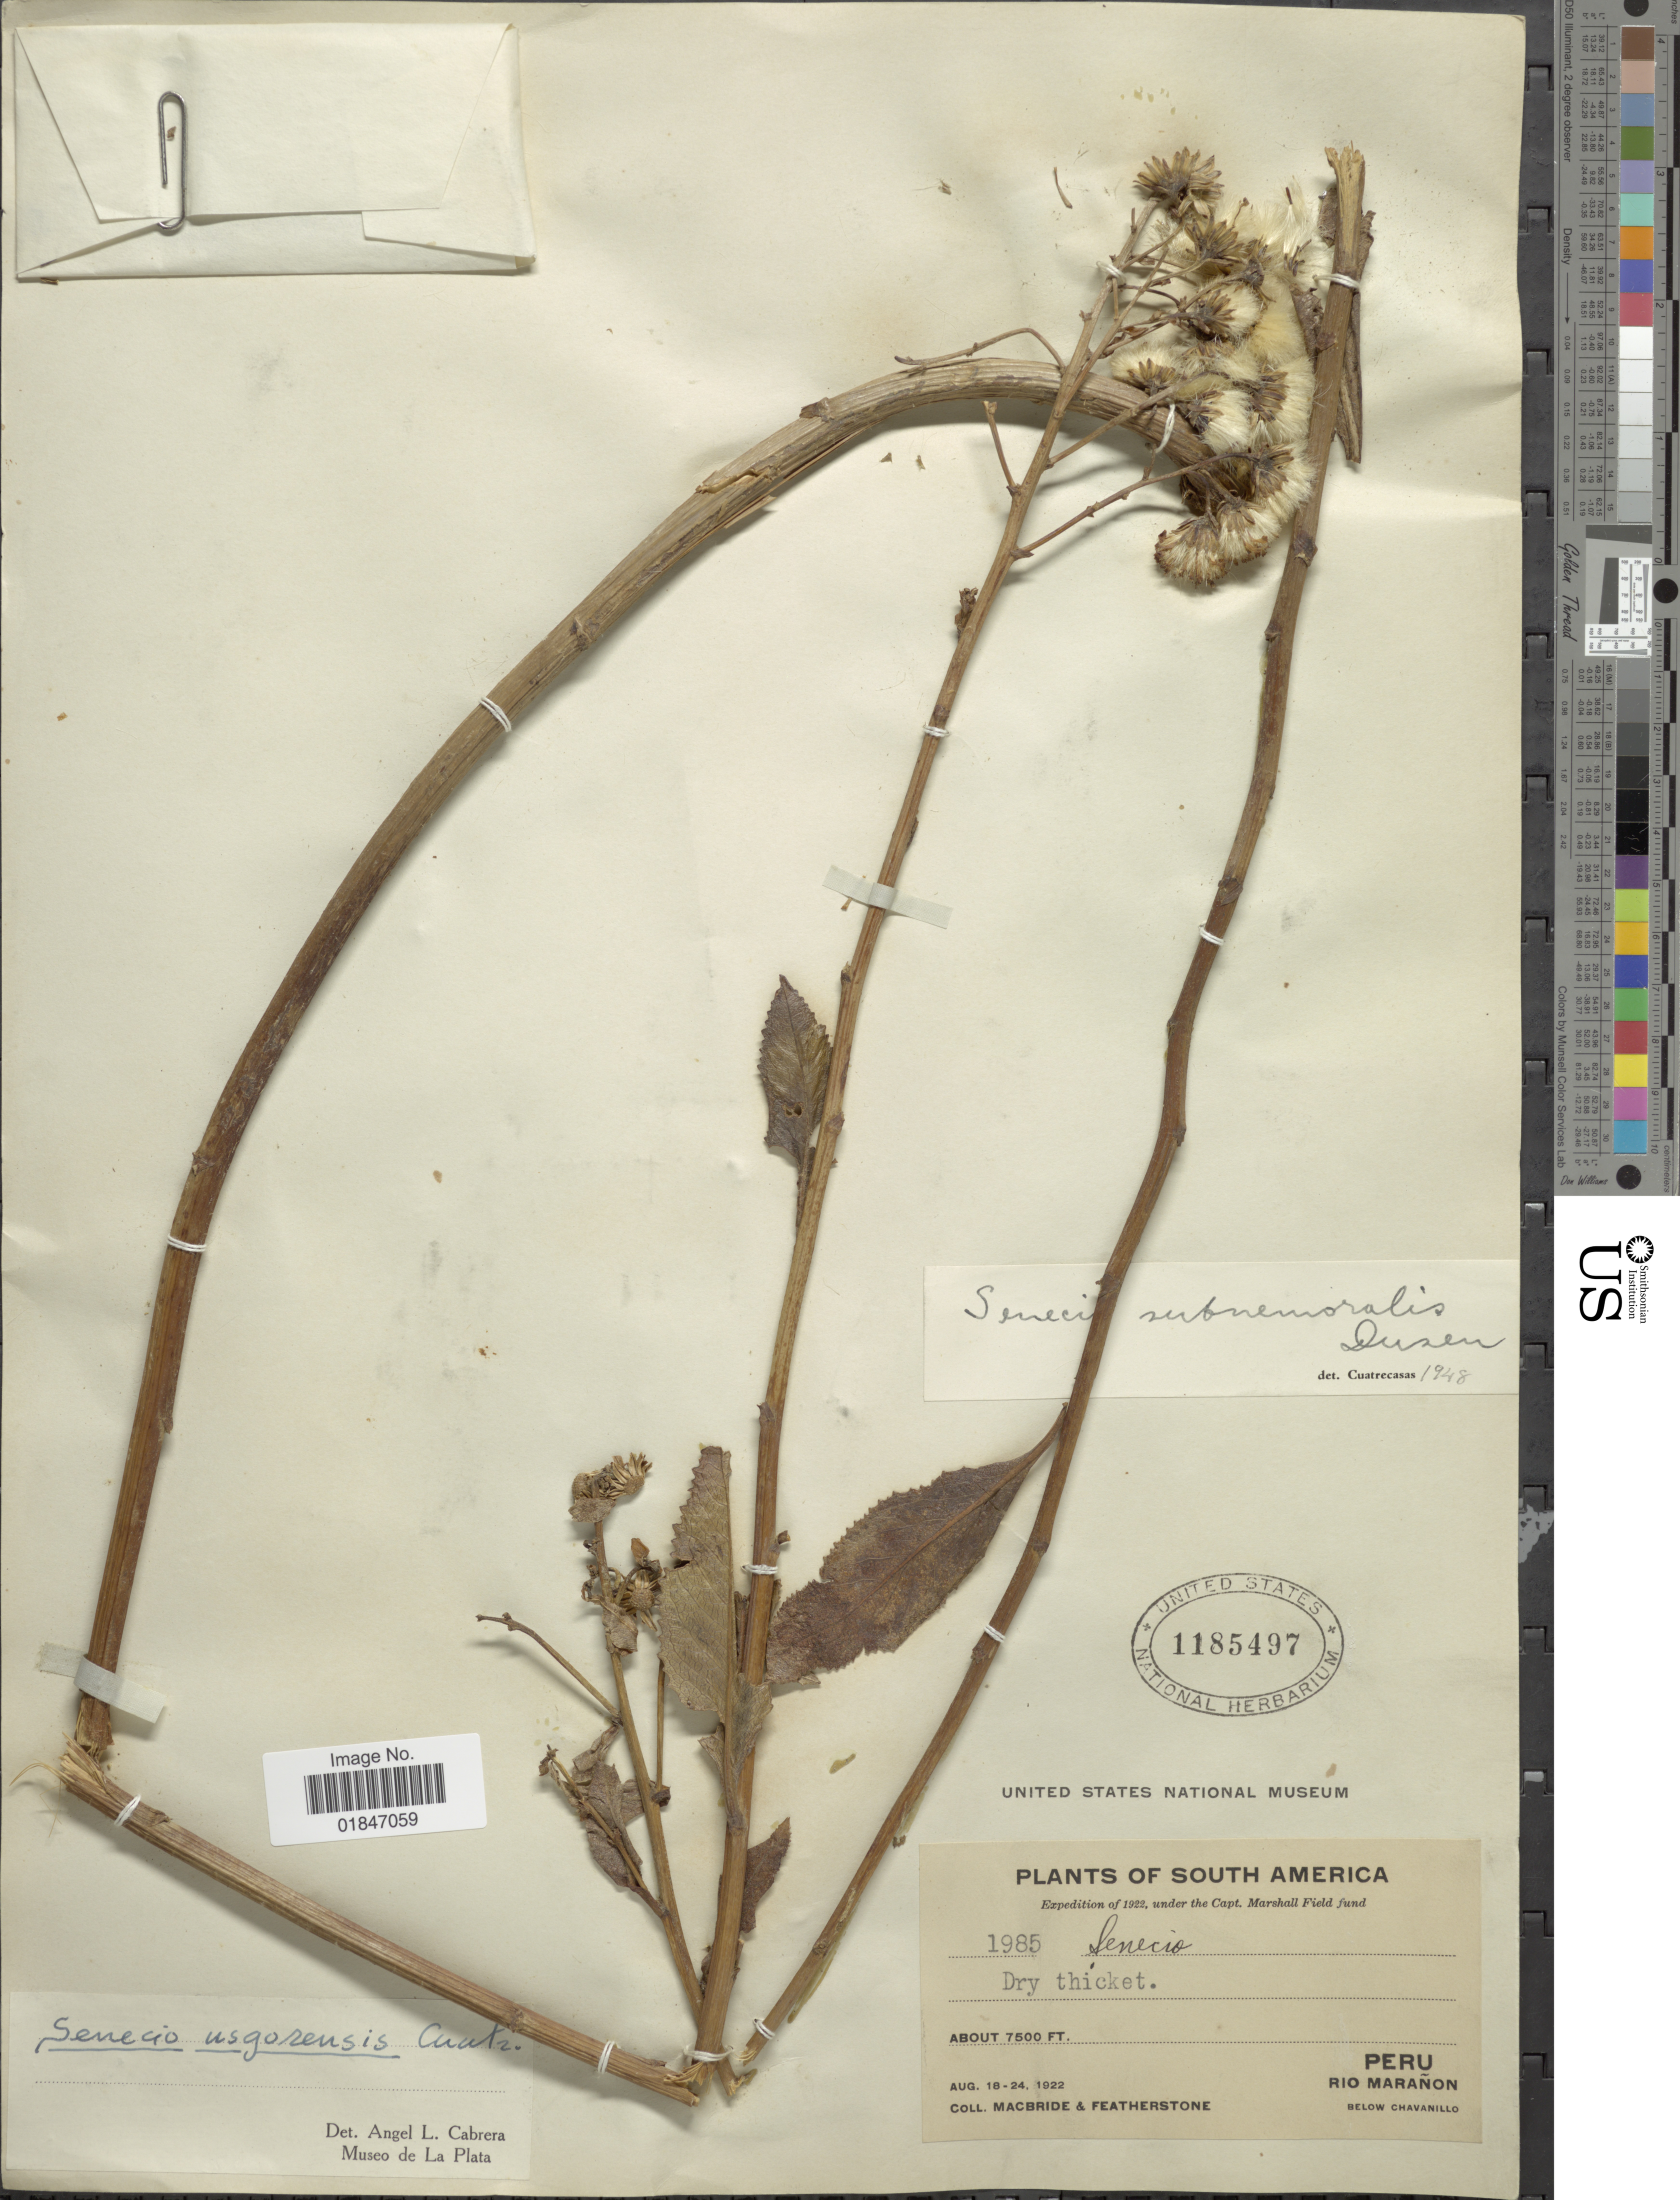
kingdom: Plantae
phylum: Tracheophyta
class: Magnoliopsida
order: Asterales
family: Asteraceae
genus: Dendrophorbium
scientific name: Dendrophorbium usgorense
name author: (Cuatrec.) C. Jeffrey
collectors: Macbride, -- & -. Featherstone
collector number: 1985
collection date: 1922-08-18/1922-08-24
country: Peru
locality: South America. Peru, Rio Maranon.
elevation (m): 2286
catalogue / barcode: US 1185497